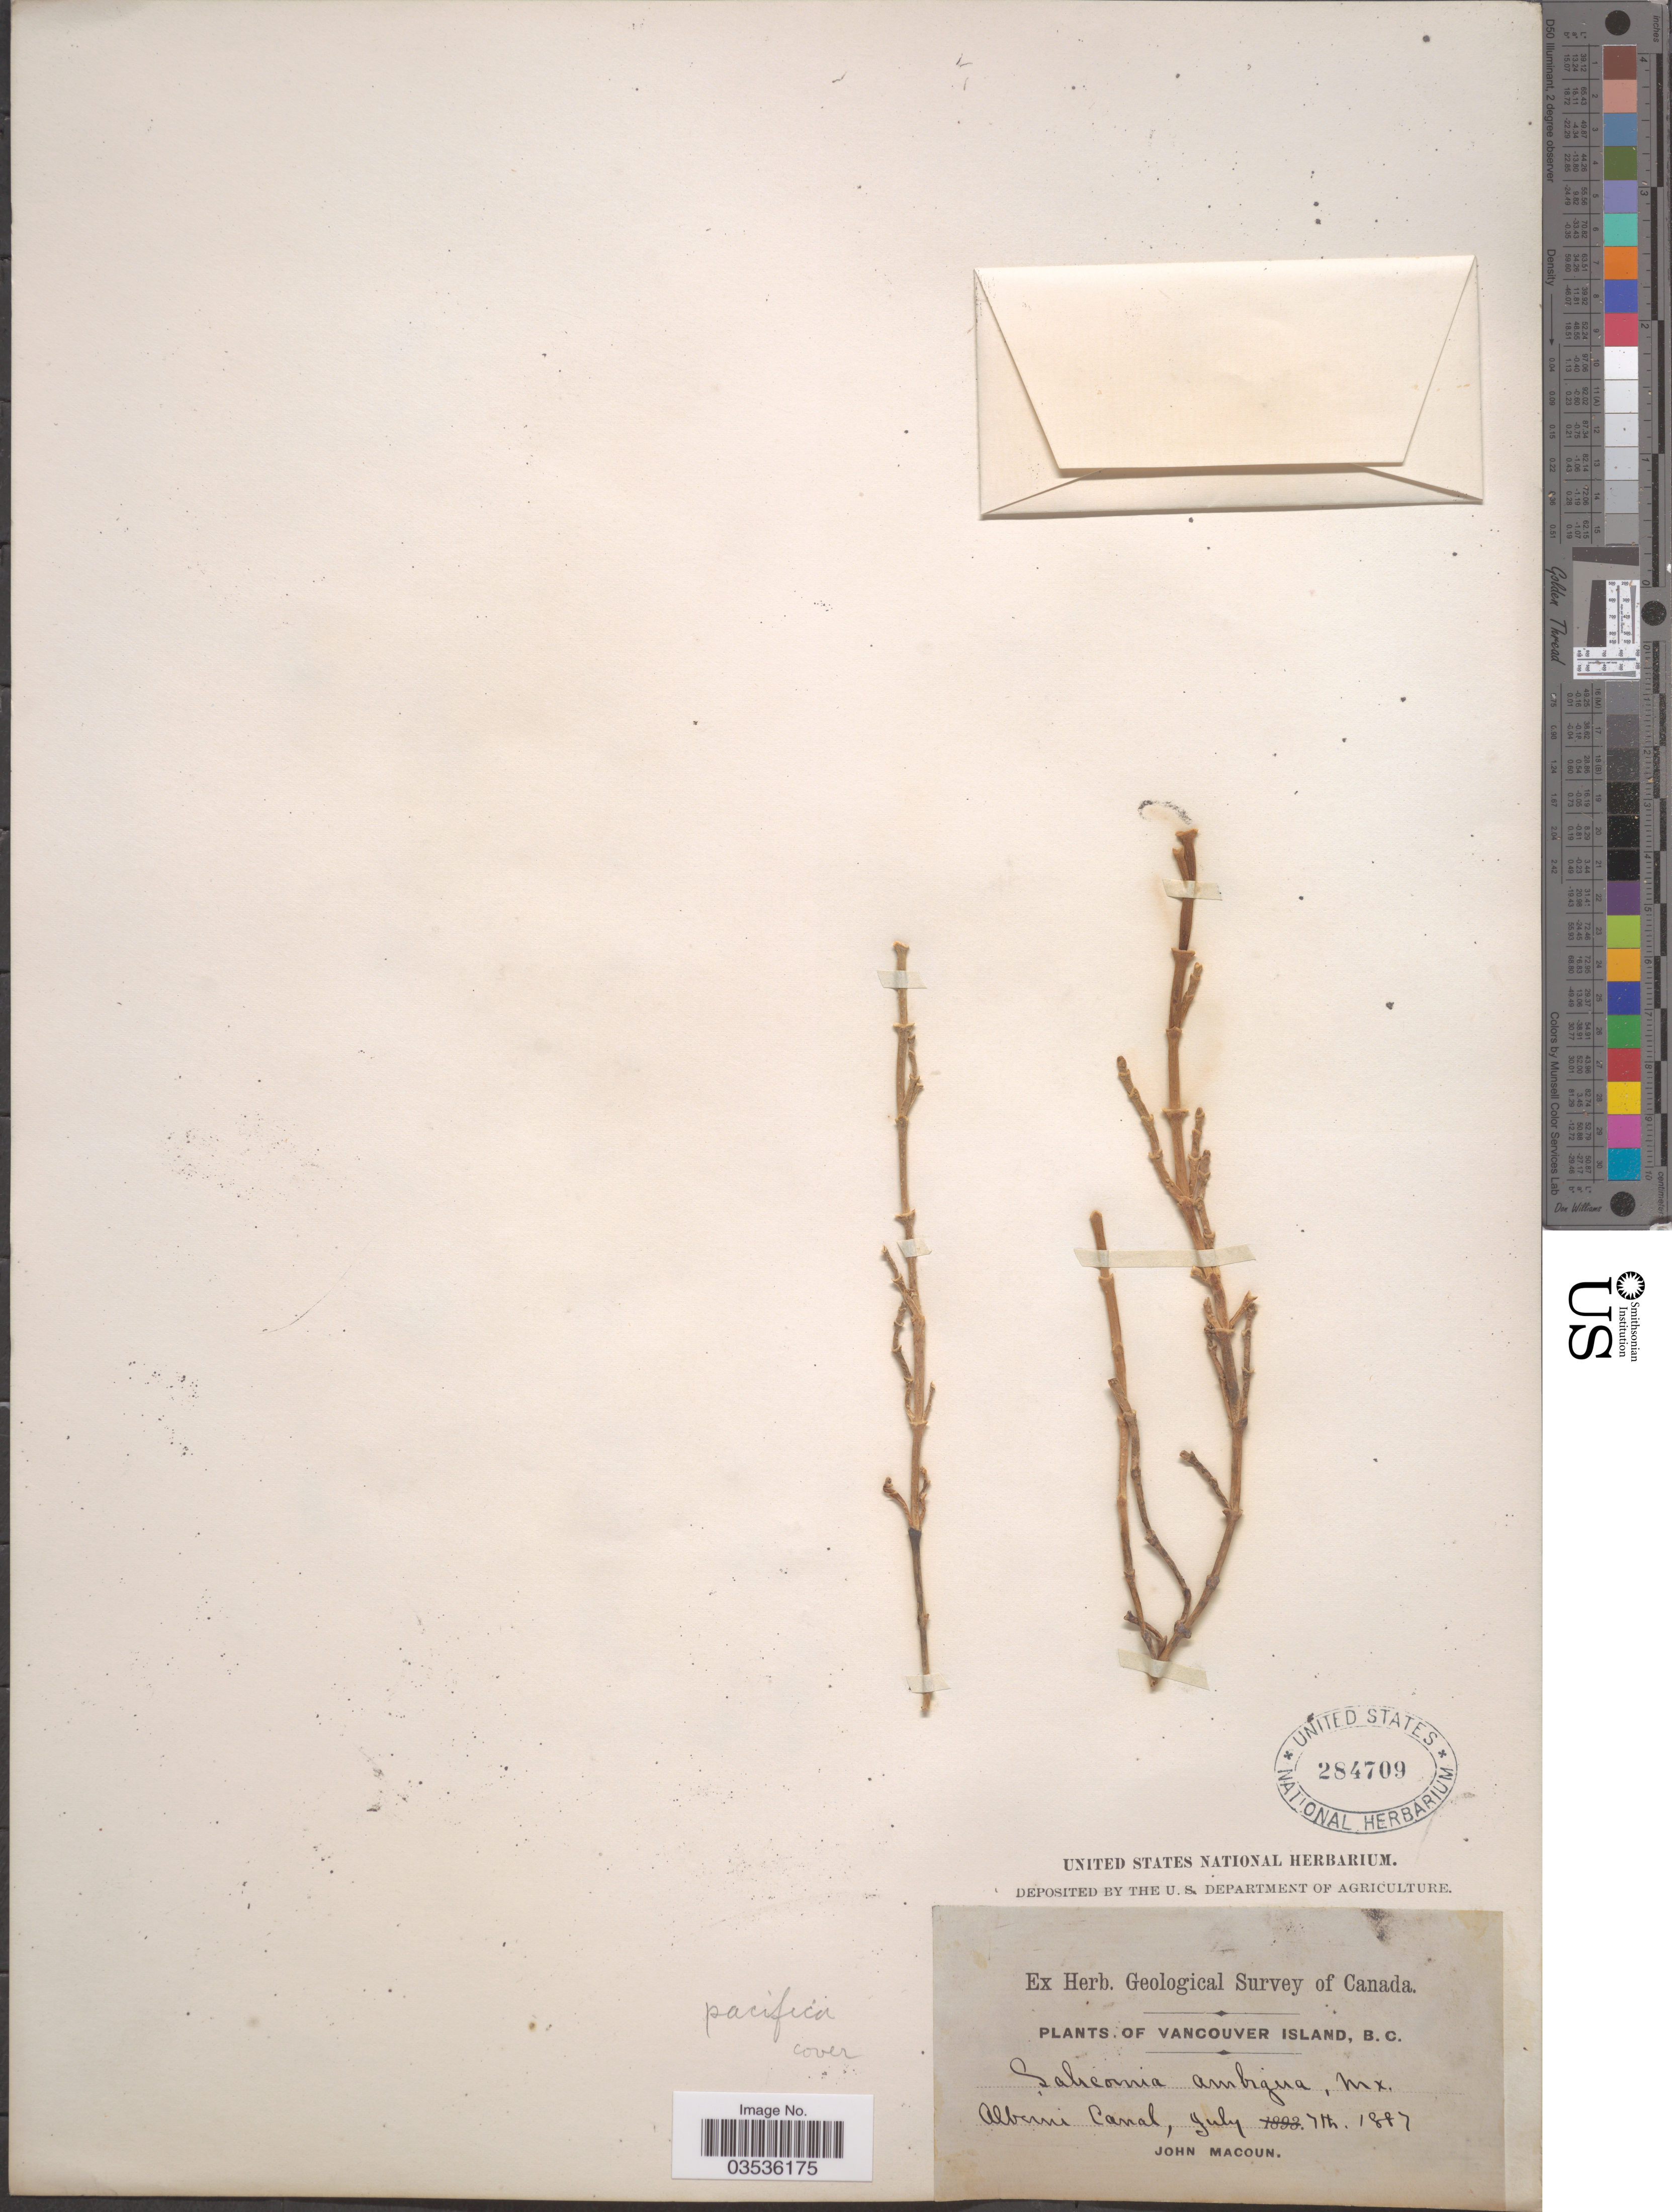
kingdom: Plantae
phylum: Tracheophyta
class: Magnoliopsida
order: Caryophyllales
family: Amaranthaceae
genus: Salicornia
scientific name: Salicornia pacifica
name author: Standl.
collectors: J. Macoun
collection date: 1887-07-07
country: Canada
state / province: British Columbia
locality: Vancouver Island. Alberni Canal.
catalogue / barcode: US 284709